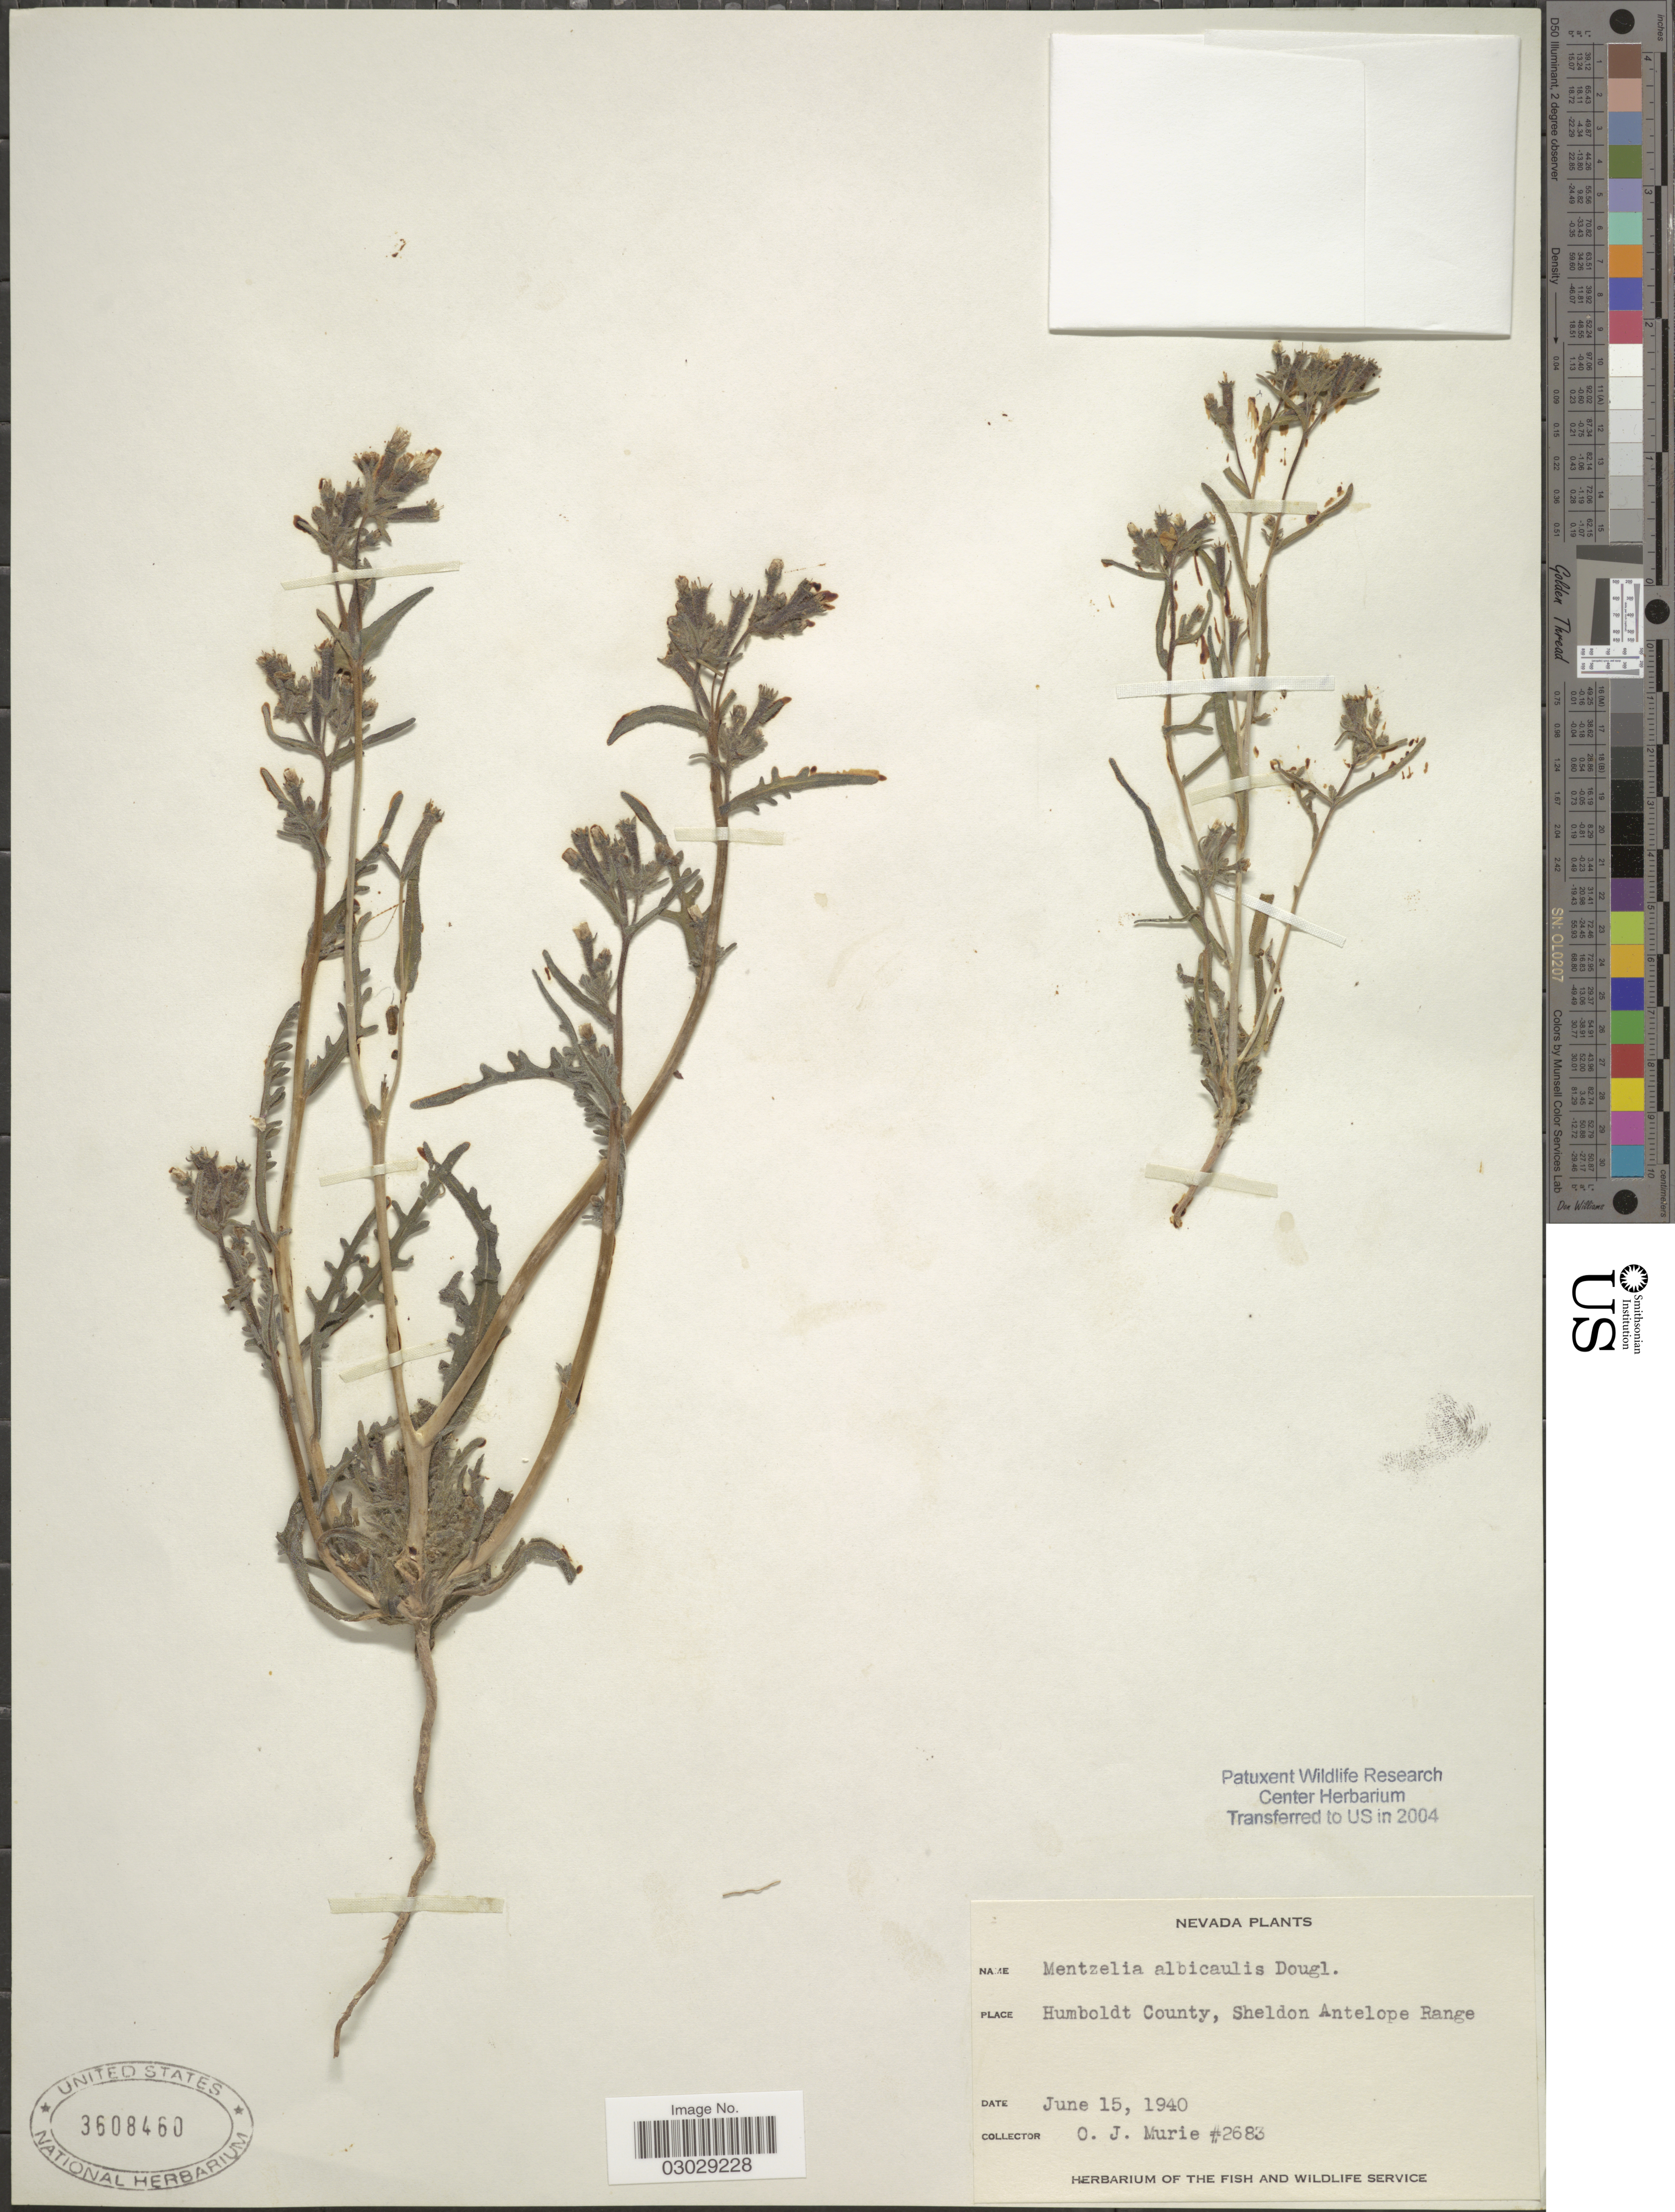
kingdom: Plantae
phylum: Tracheophyta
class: Magnoliopsida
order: Cornales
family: Loasaceae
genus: Mentzelia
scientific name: Mentzelia albicaulis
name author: (Douglas ex Hook.) Douglas ex Torr. & A. Gray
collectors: O. Murie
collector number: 2683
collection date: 1940-06-15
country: United States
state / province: Nevada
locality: Humboldt County, Sheldon Antelope Range.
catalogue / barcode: US 3608460